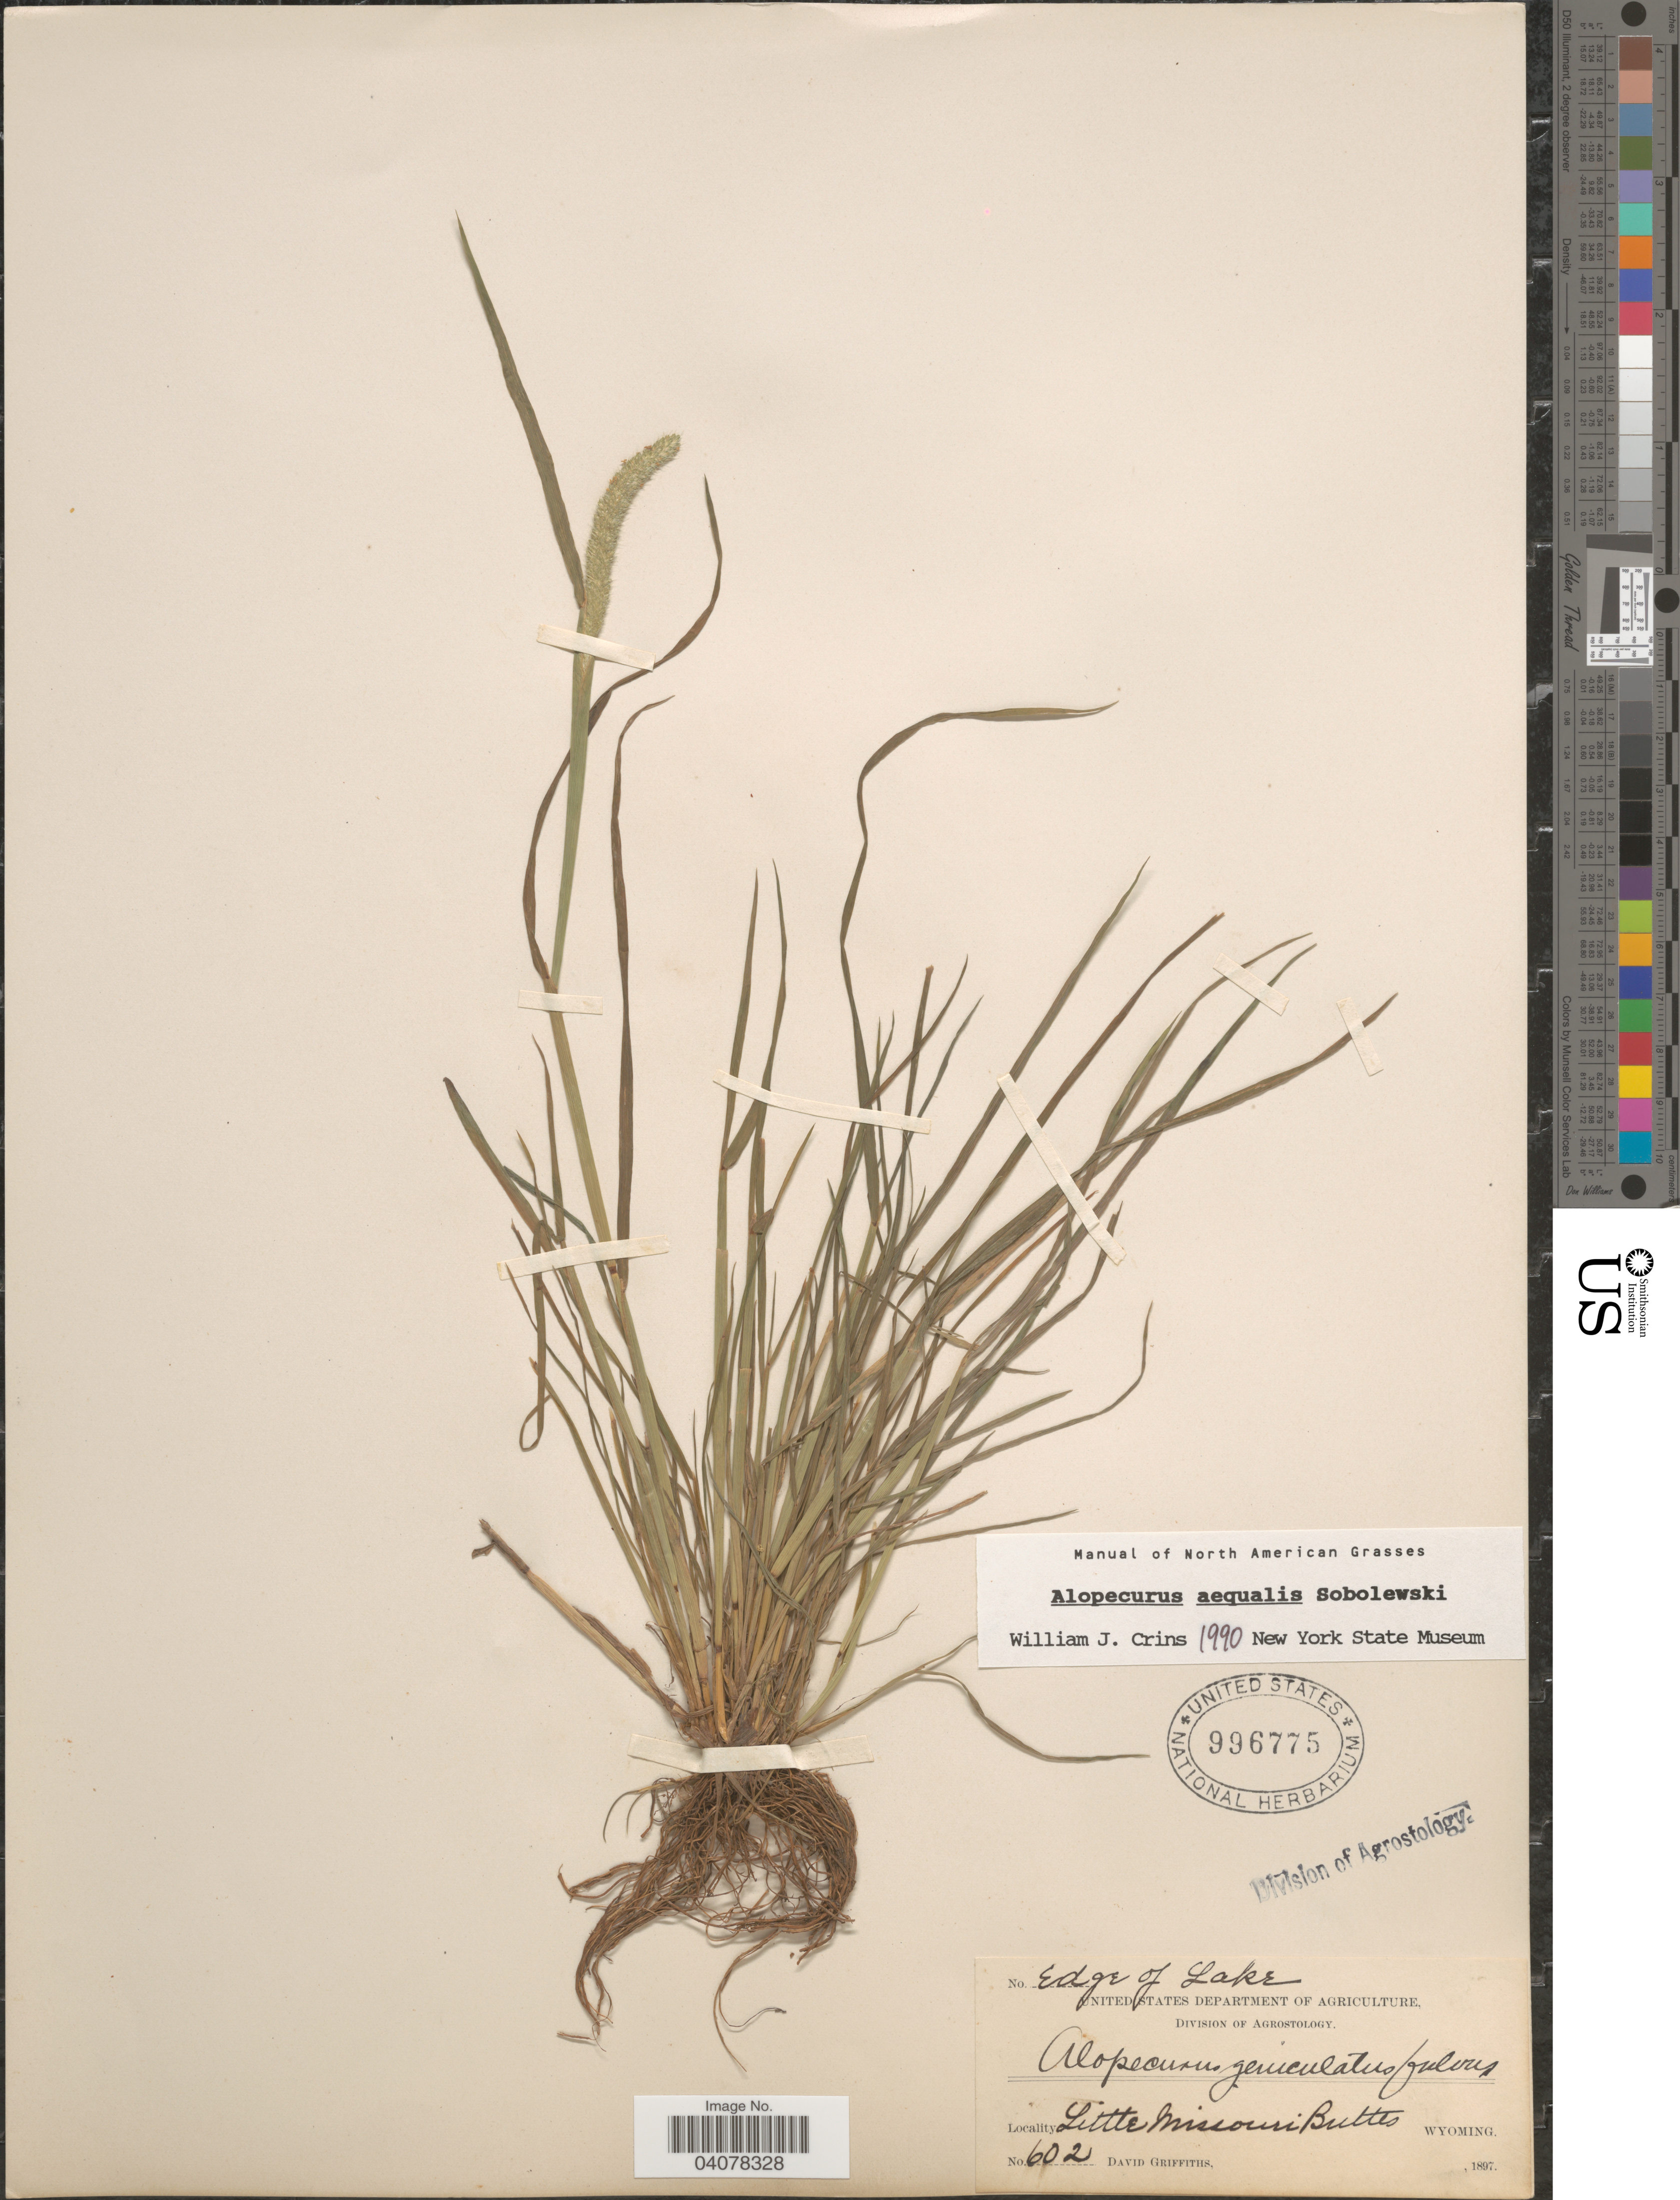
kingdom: Plantae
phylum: Tracheophyta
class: Liliopsida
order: Poales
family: Poaceae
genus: Alopecurus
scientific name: Alopecurus aequalis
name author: Sobol.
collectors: D. Griffiths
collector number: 602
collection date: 1897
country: United States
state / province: Wyoming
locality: Edge of Lake. Little Missouri Buttes.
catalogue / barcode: US 996775